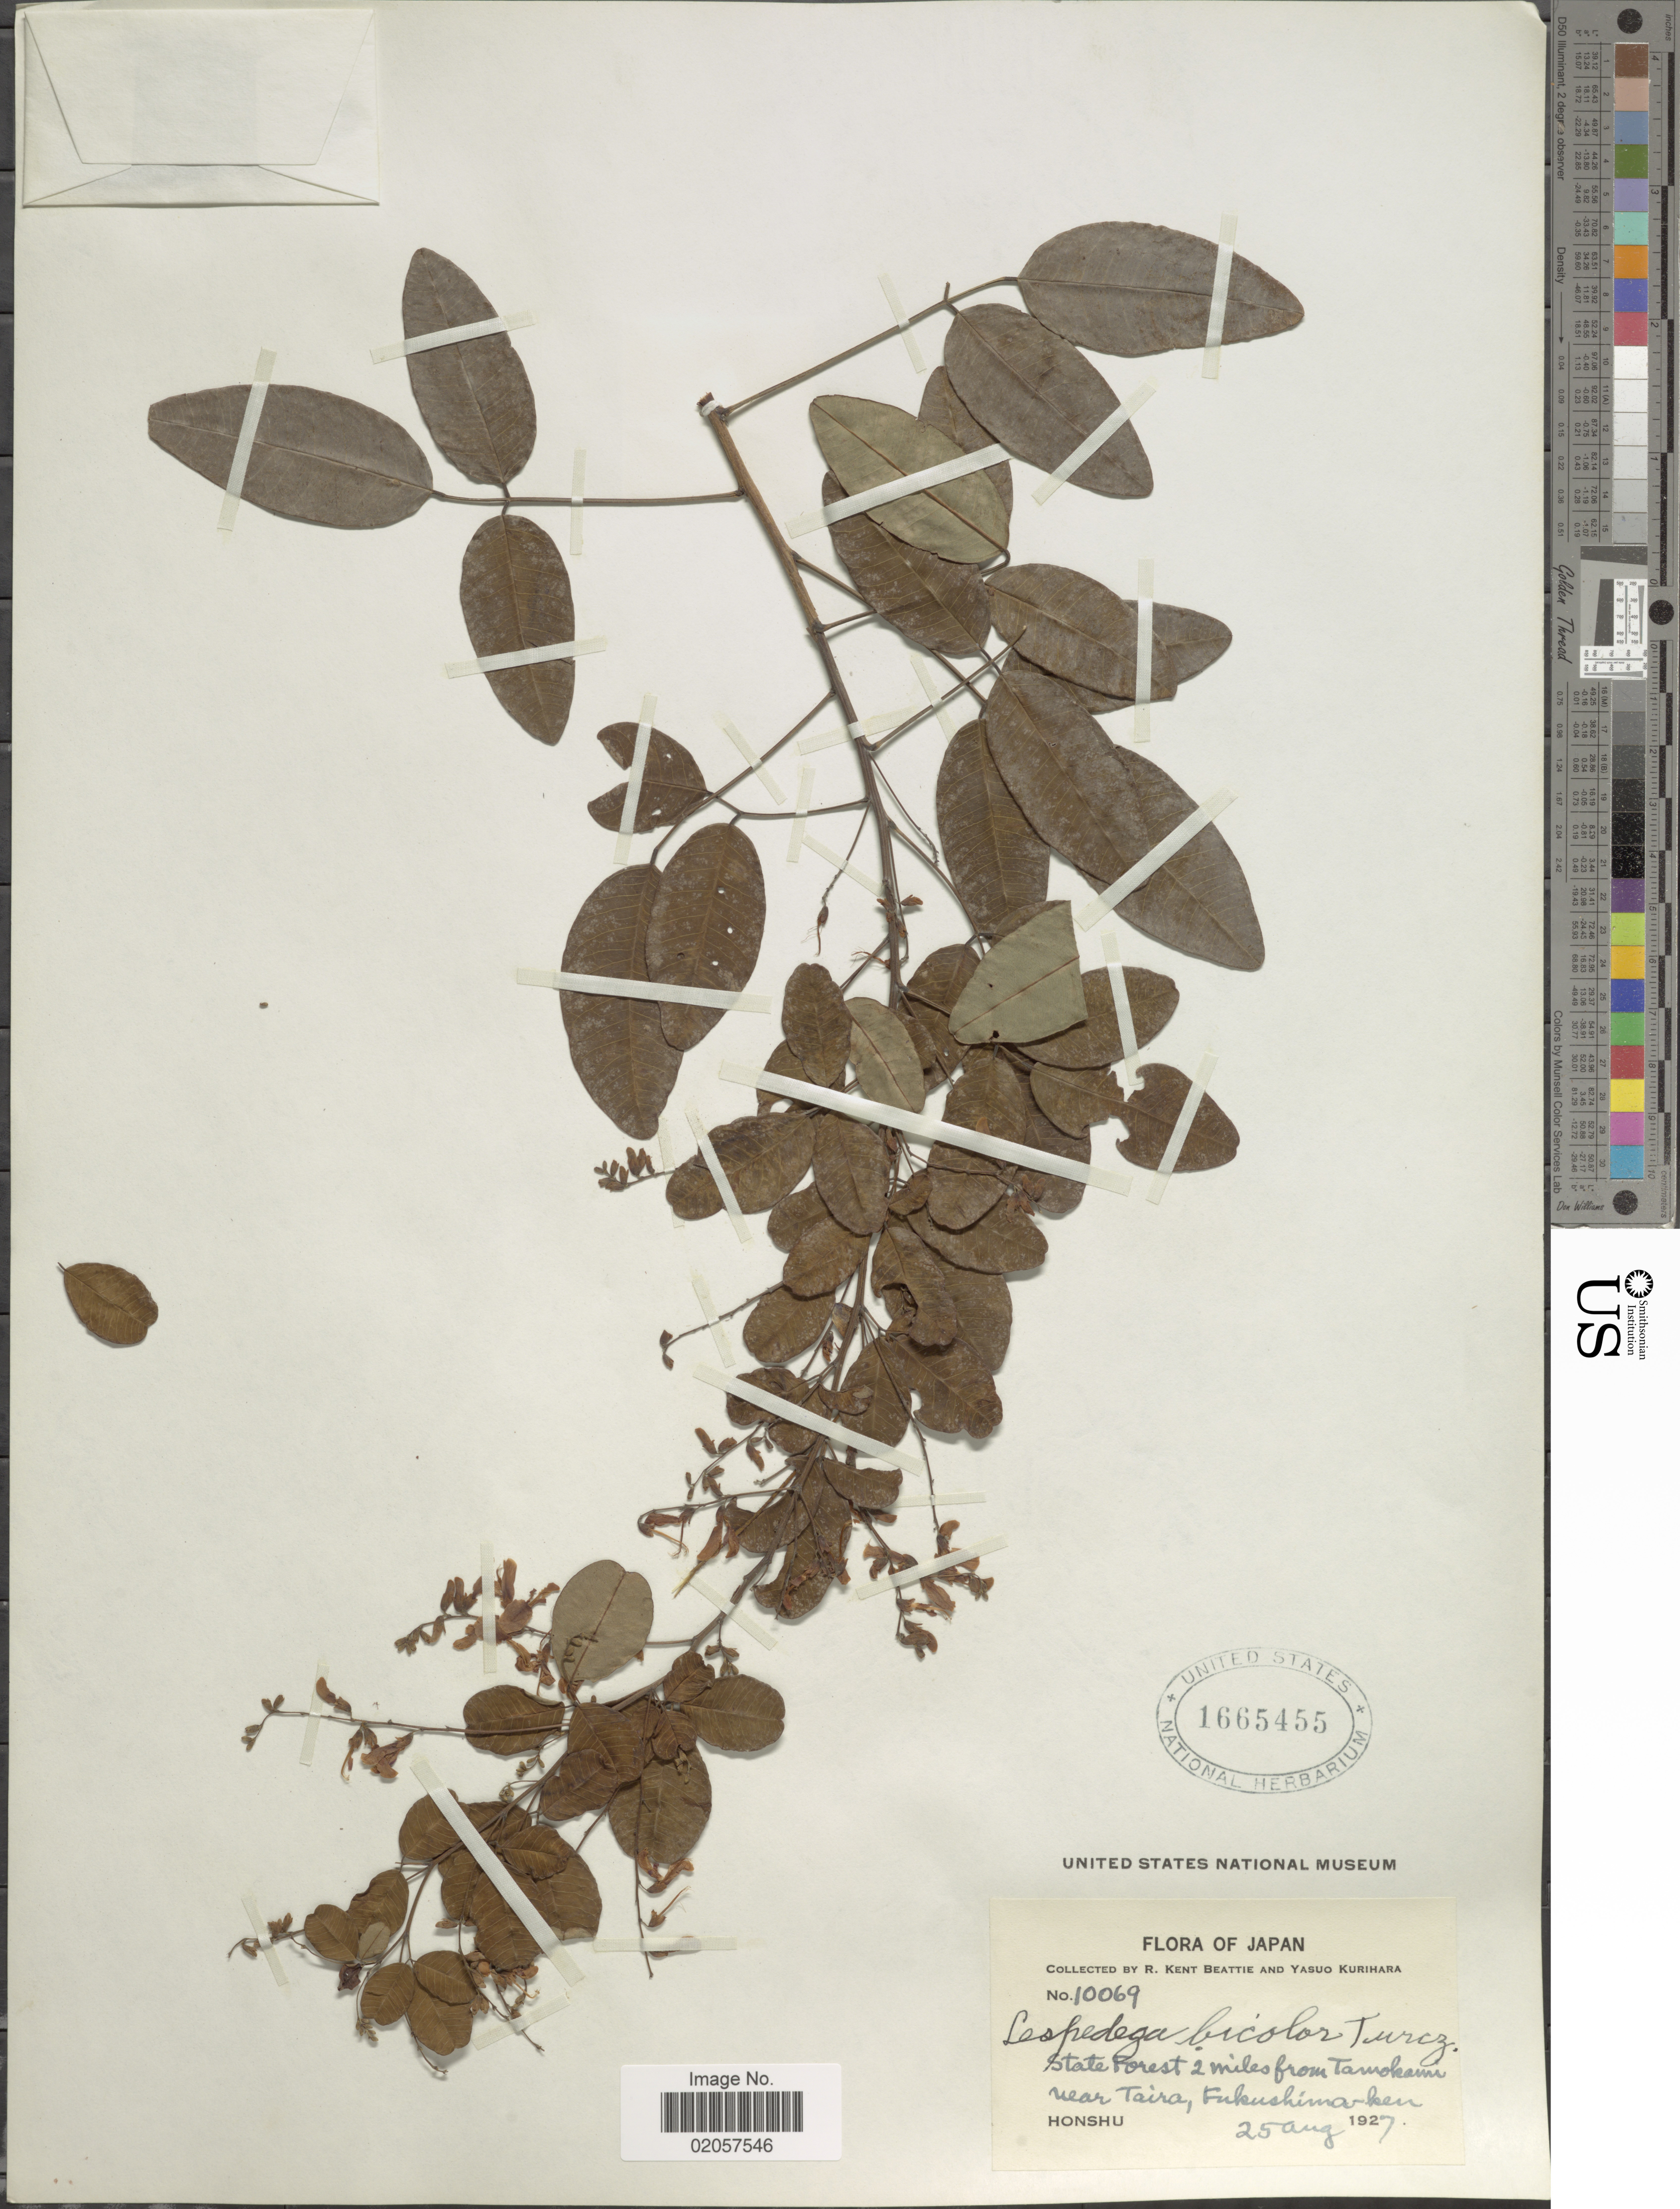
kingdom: Plantae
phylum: Tracheophyta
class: Magnoliopsida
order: Fabales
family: Fabaceae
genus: Lespedeza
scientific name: Lespedeza bicolor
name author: Turcz.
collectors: R. K. Beattie & Y. Kurihara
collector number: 10069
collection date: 1927-08-25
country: Japan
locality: State Forest 2 miles from Tamokami near Taira, Fukushima-ken.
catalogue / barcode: US 1665455